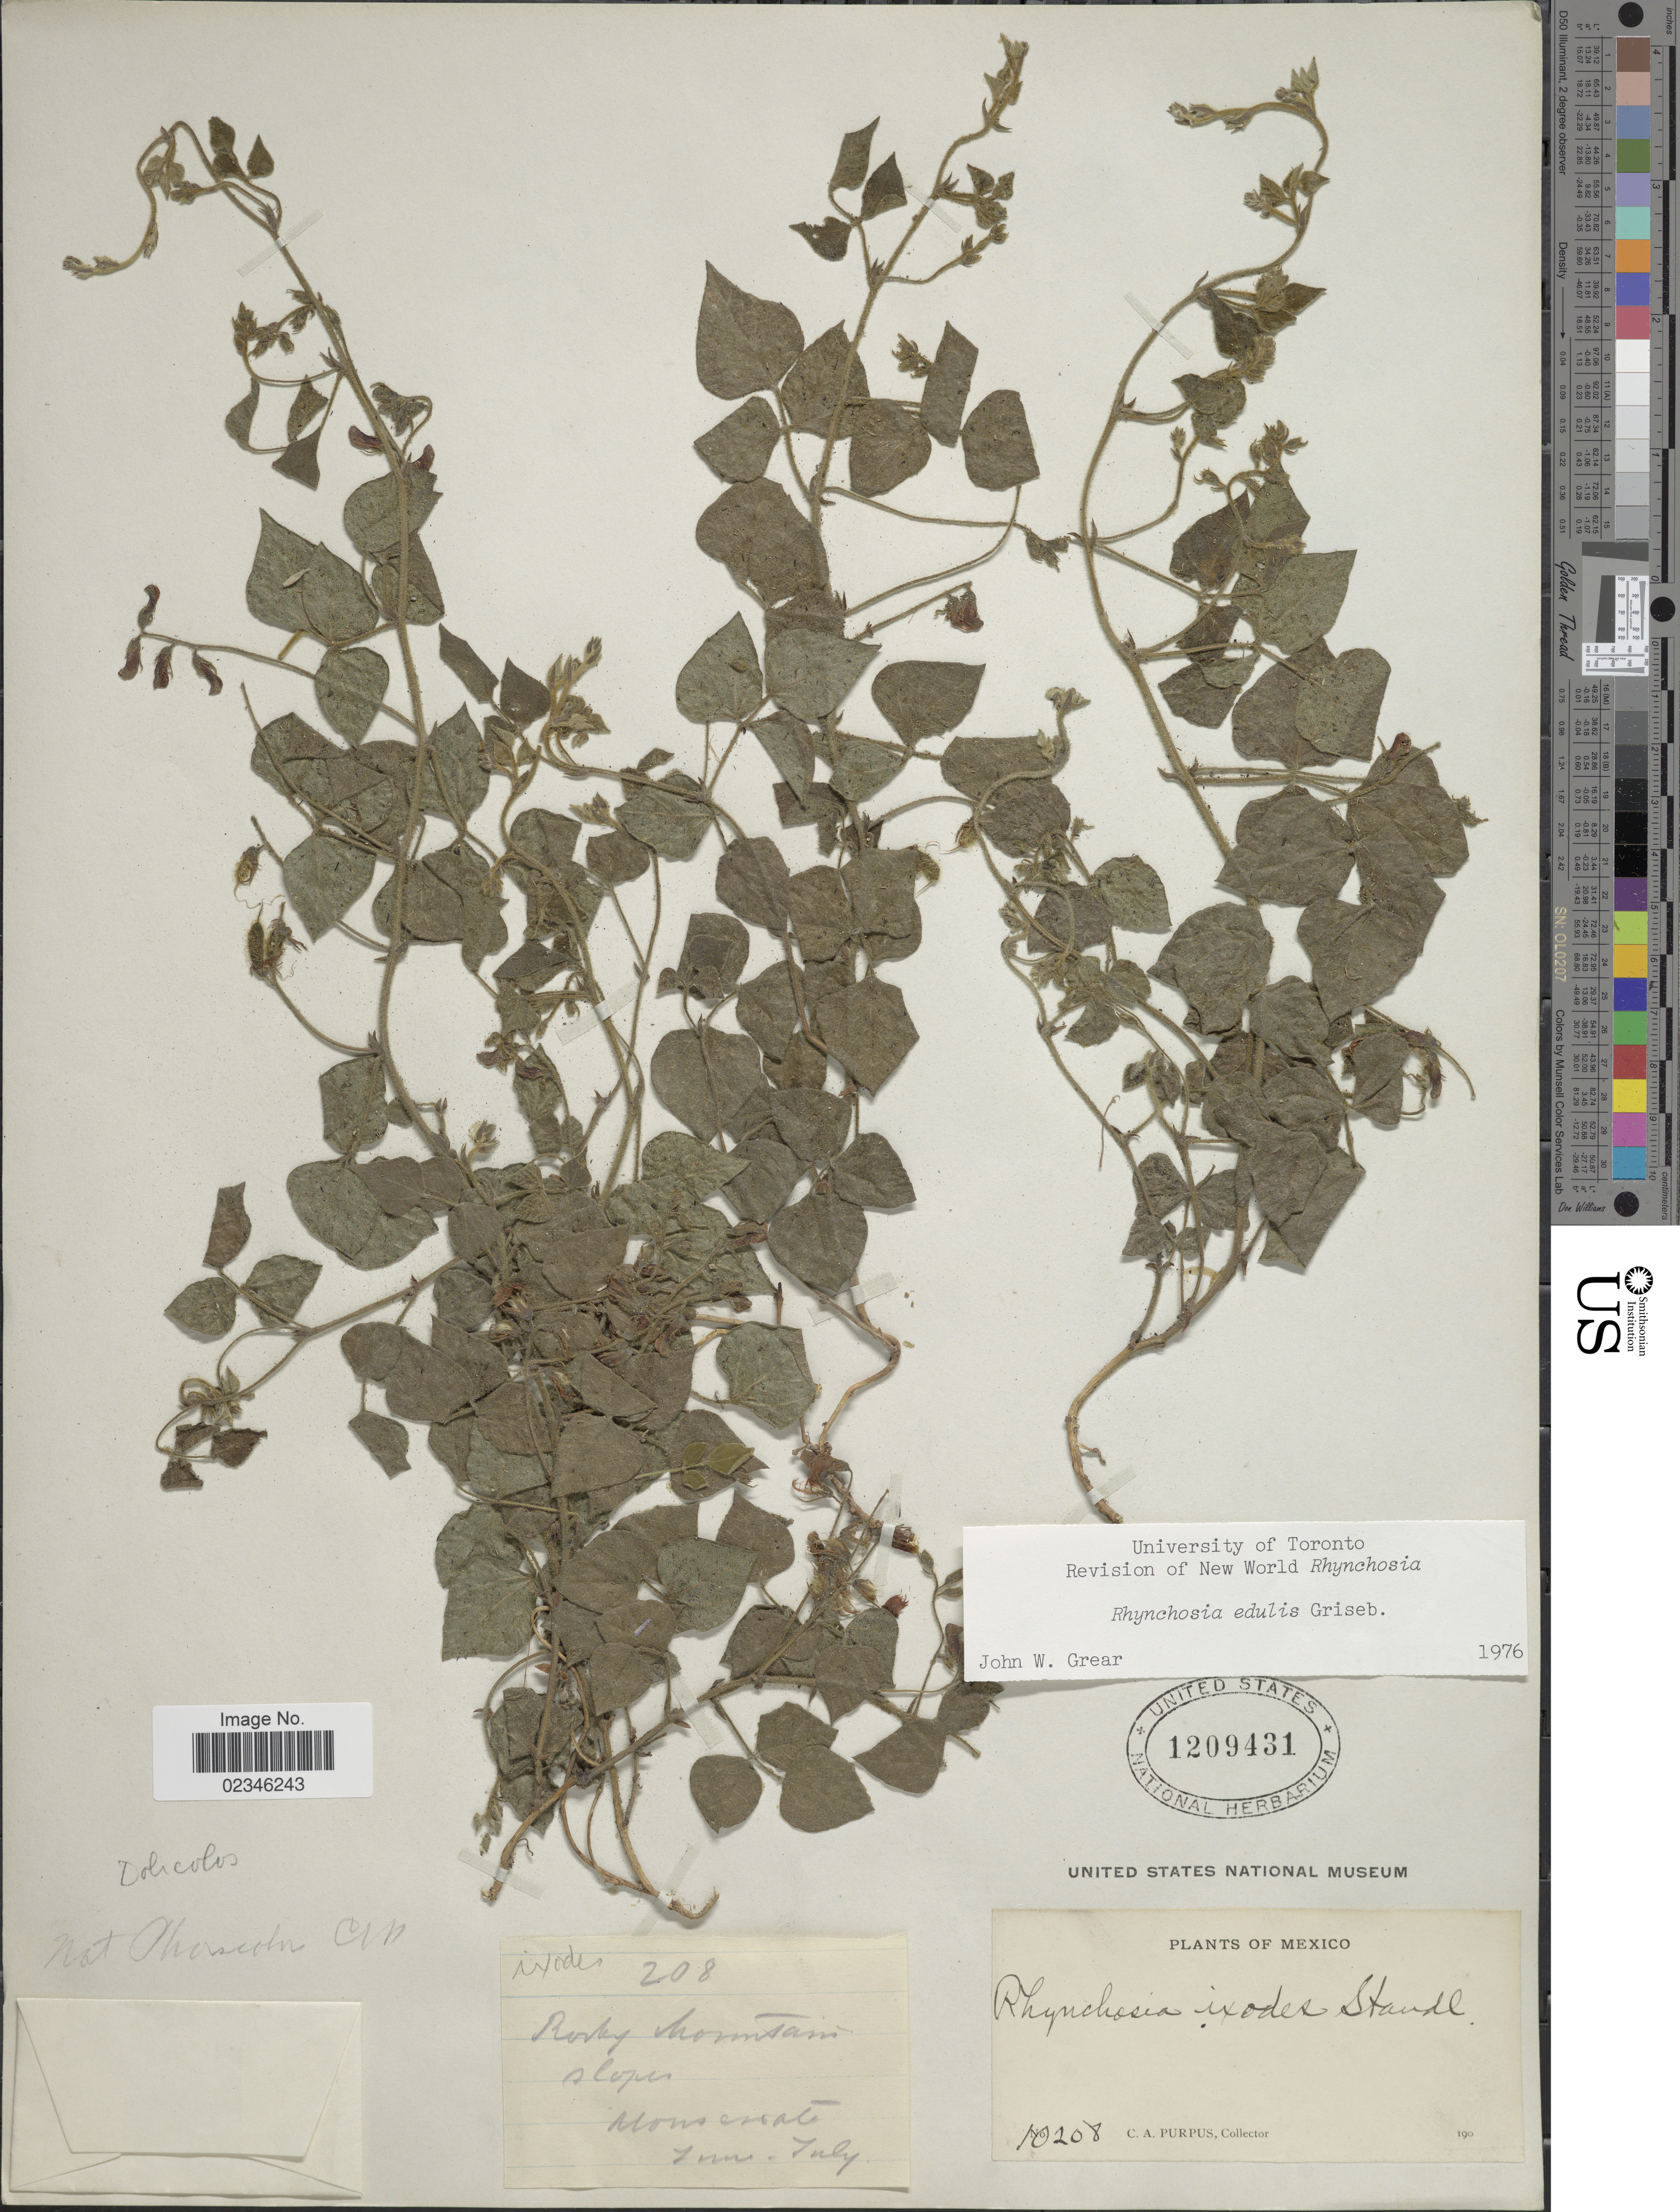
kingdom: Plantae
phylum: Tracheophyta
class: Magnoliopsida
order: Fabales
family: Fabaceae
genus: Rhynchosia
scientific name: Rhynchosia edulis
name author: Griseb.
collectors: C. A. Purpus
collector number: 10208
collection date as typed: Transcribed d/m/y: /6/190 to /7/190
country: Mexico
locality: Rocky mountains slopes Monsenate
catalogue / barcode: US 1209431